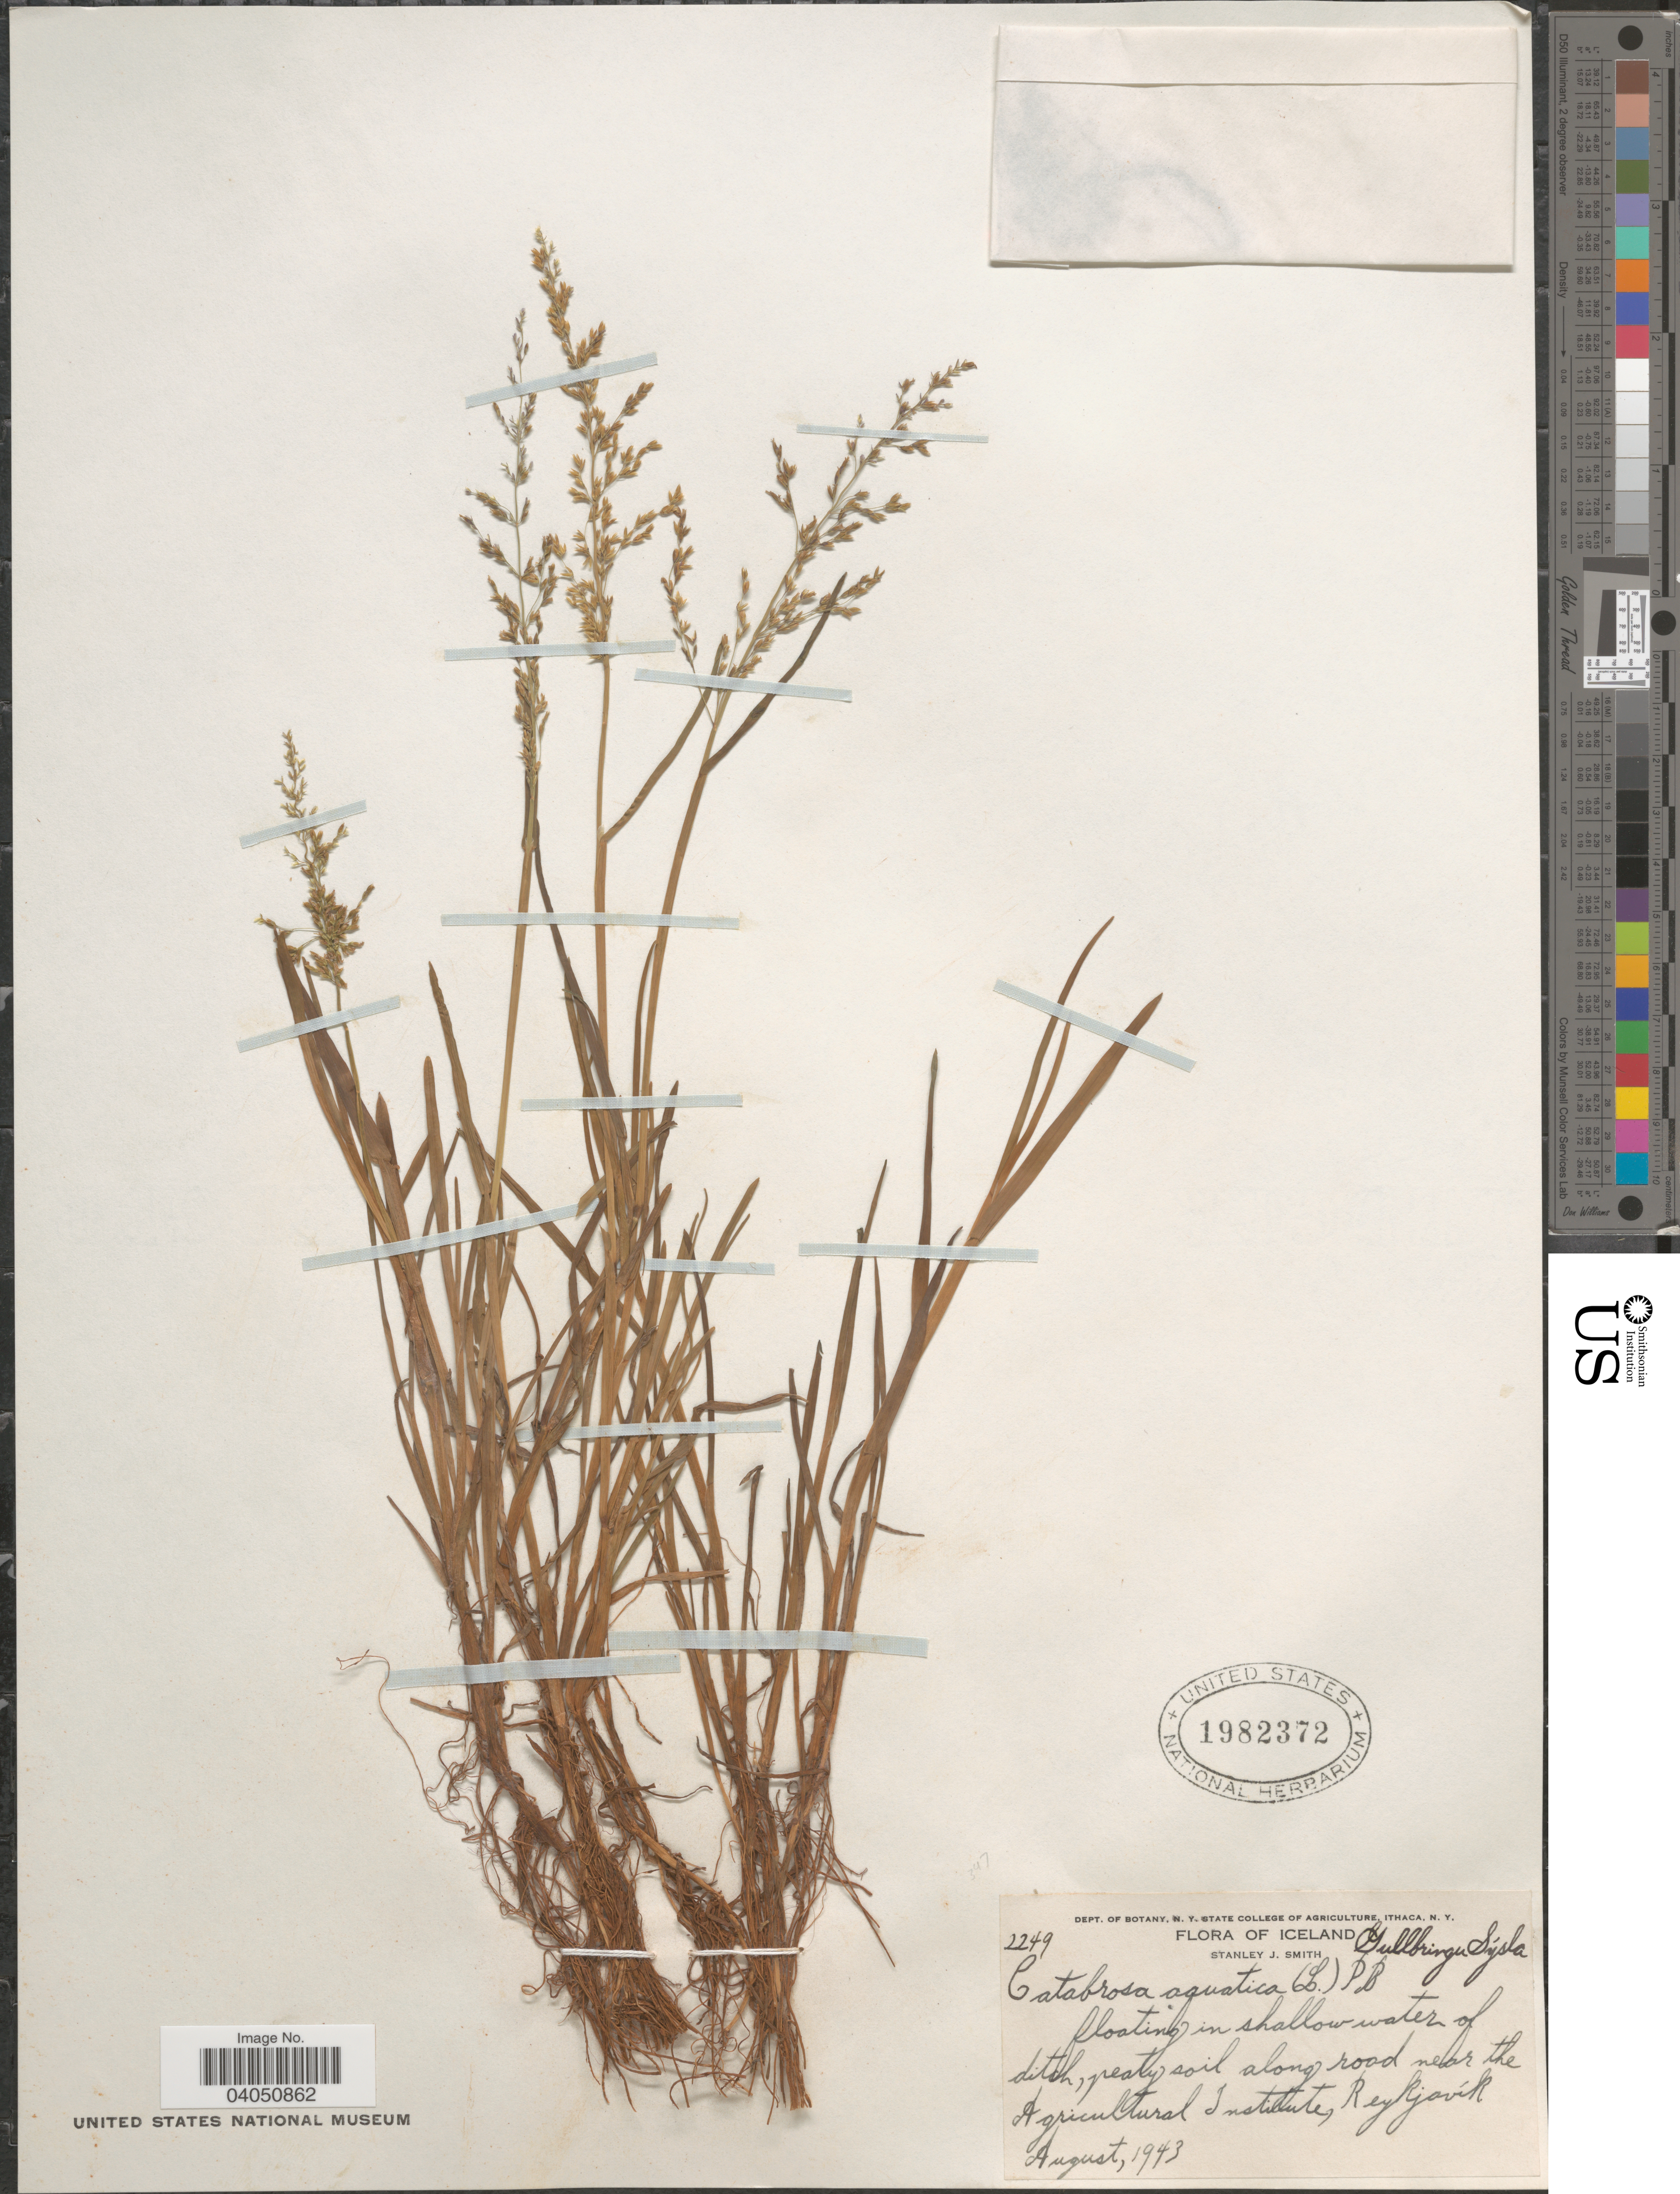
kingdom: Plantae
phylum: Tracheophyta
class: Liliopsida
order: Poales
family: Poaceae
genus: Catabrosa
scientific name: Catabrosa aquatica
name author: (L.) P. Beauv.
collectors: S. Smith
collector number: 2249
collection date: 1943-08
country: Iceland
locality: Gullbringusýsla. Along road near the Agricultural Institute, Reykjavík.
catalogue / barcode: US 1982372